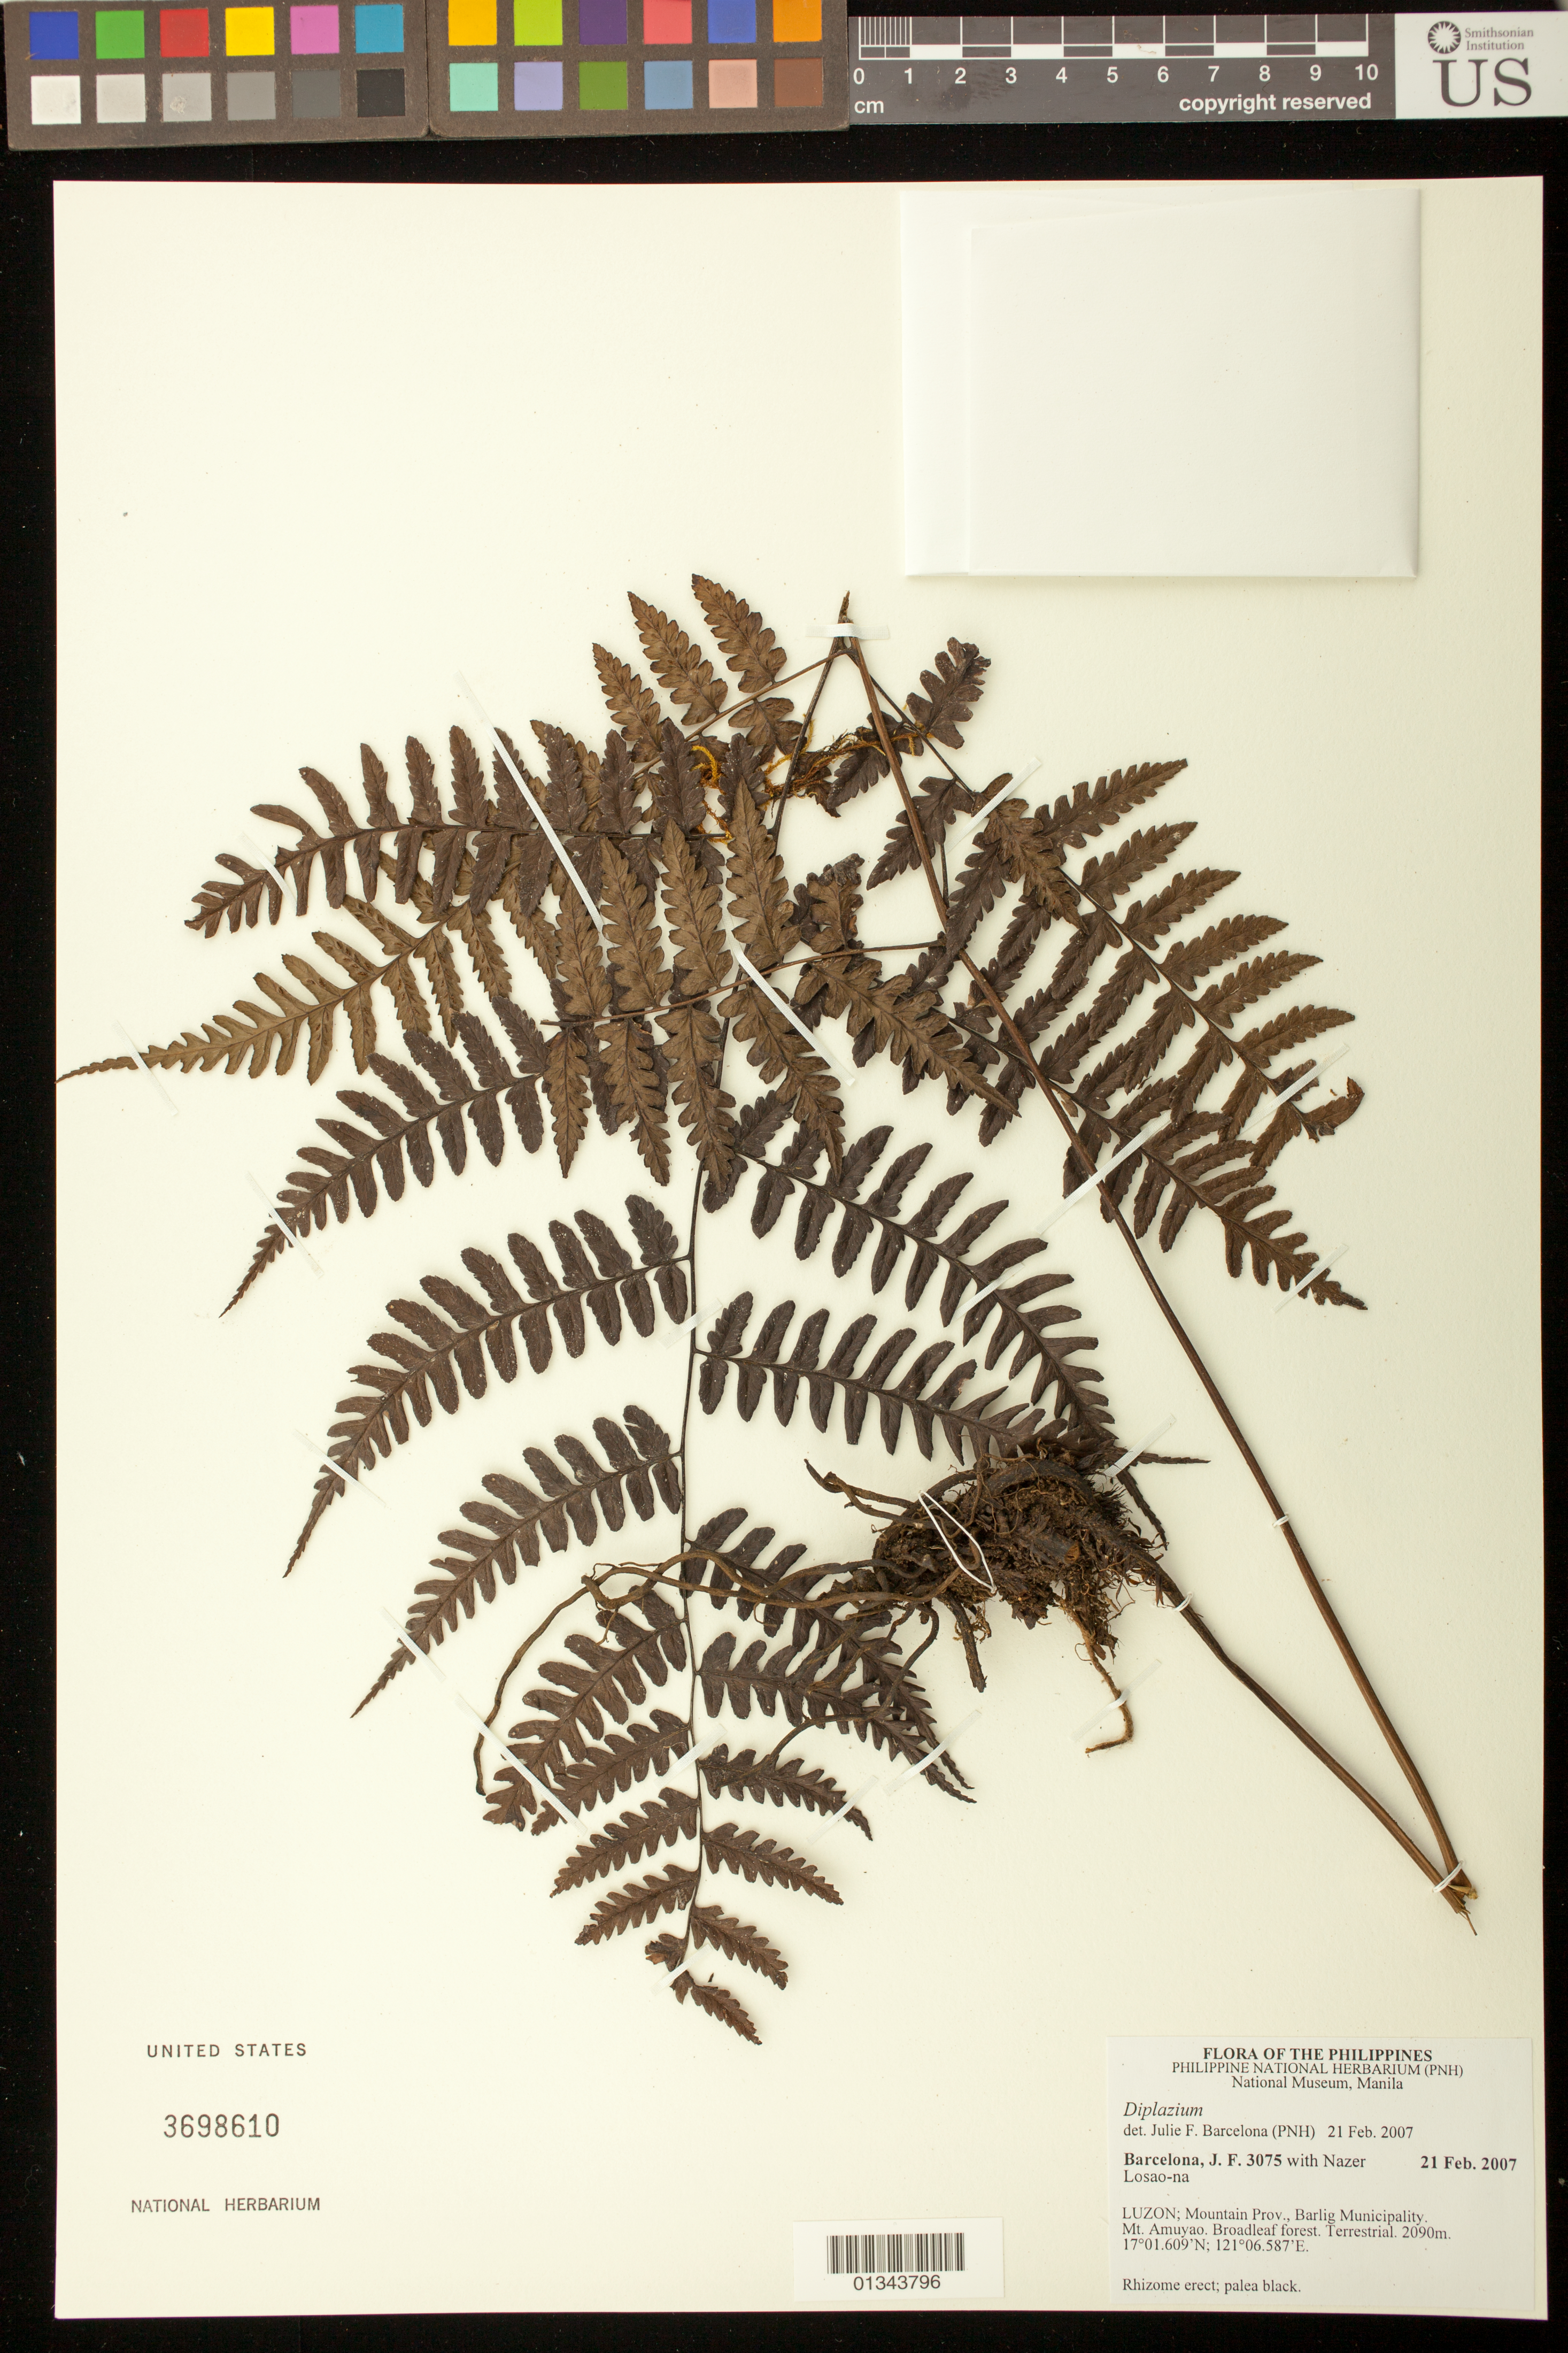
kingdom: Plantae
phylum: Tracheophyta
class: Polypodiopsida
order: Polypodiales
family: Athyriaceae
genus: Diplazium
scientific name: Diplazium sp.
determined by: Barcelona, J. F.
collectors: J. F. Barcelona & N. Losao-na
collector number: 3075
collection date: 2007-02-21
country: Philippines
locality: Luzon; Mountain Prov., Barlig Municipality. Mt. Amuyao.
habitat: Broadleaf forest.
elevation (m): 2090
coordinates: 17 01.609 N, 121 06.587 E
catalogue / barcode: US 3698610